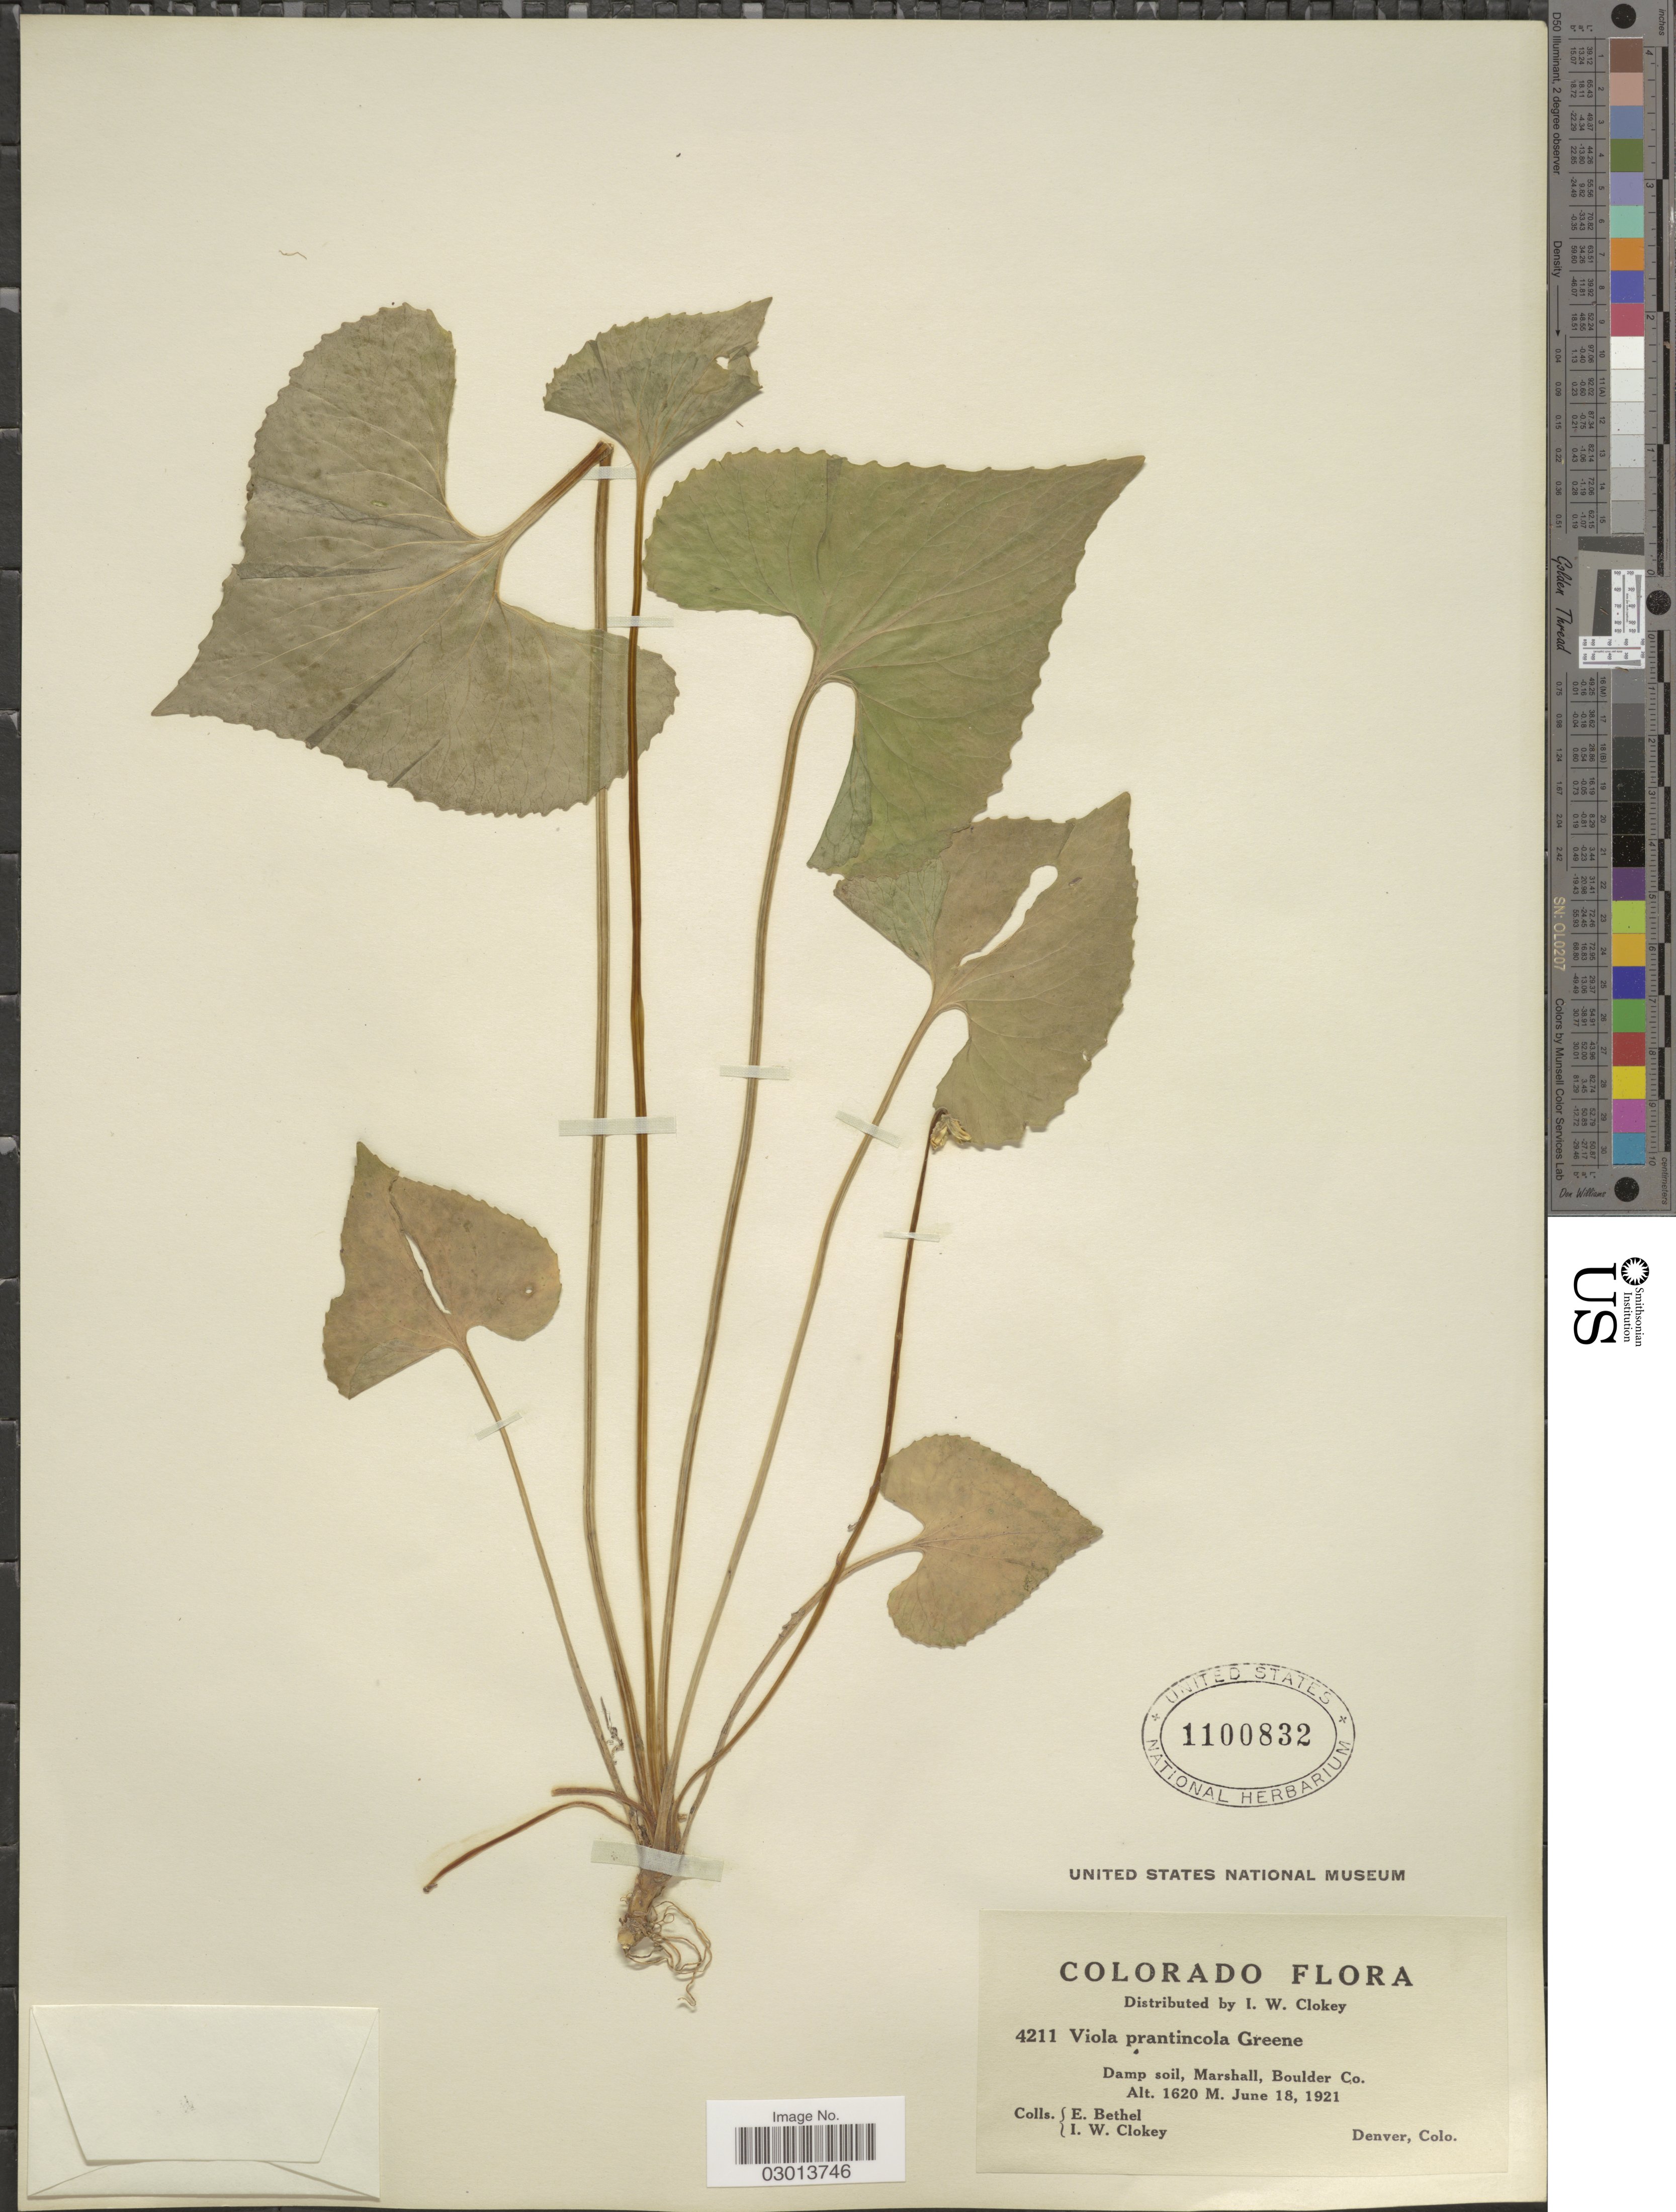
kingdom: Plantae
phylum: Tracheophyta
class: Magnoliopsida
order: Malpighiales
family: Violaceae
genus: Viola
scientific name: Viola pratincola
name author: Greene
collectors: E. Bethel & I. W. Clokey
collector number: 4211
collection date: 1921-06-18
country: United States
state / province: Colorado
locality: Marshall, Boulder Co.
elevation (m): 1620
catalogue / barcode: US 1100832